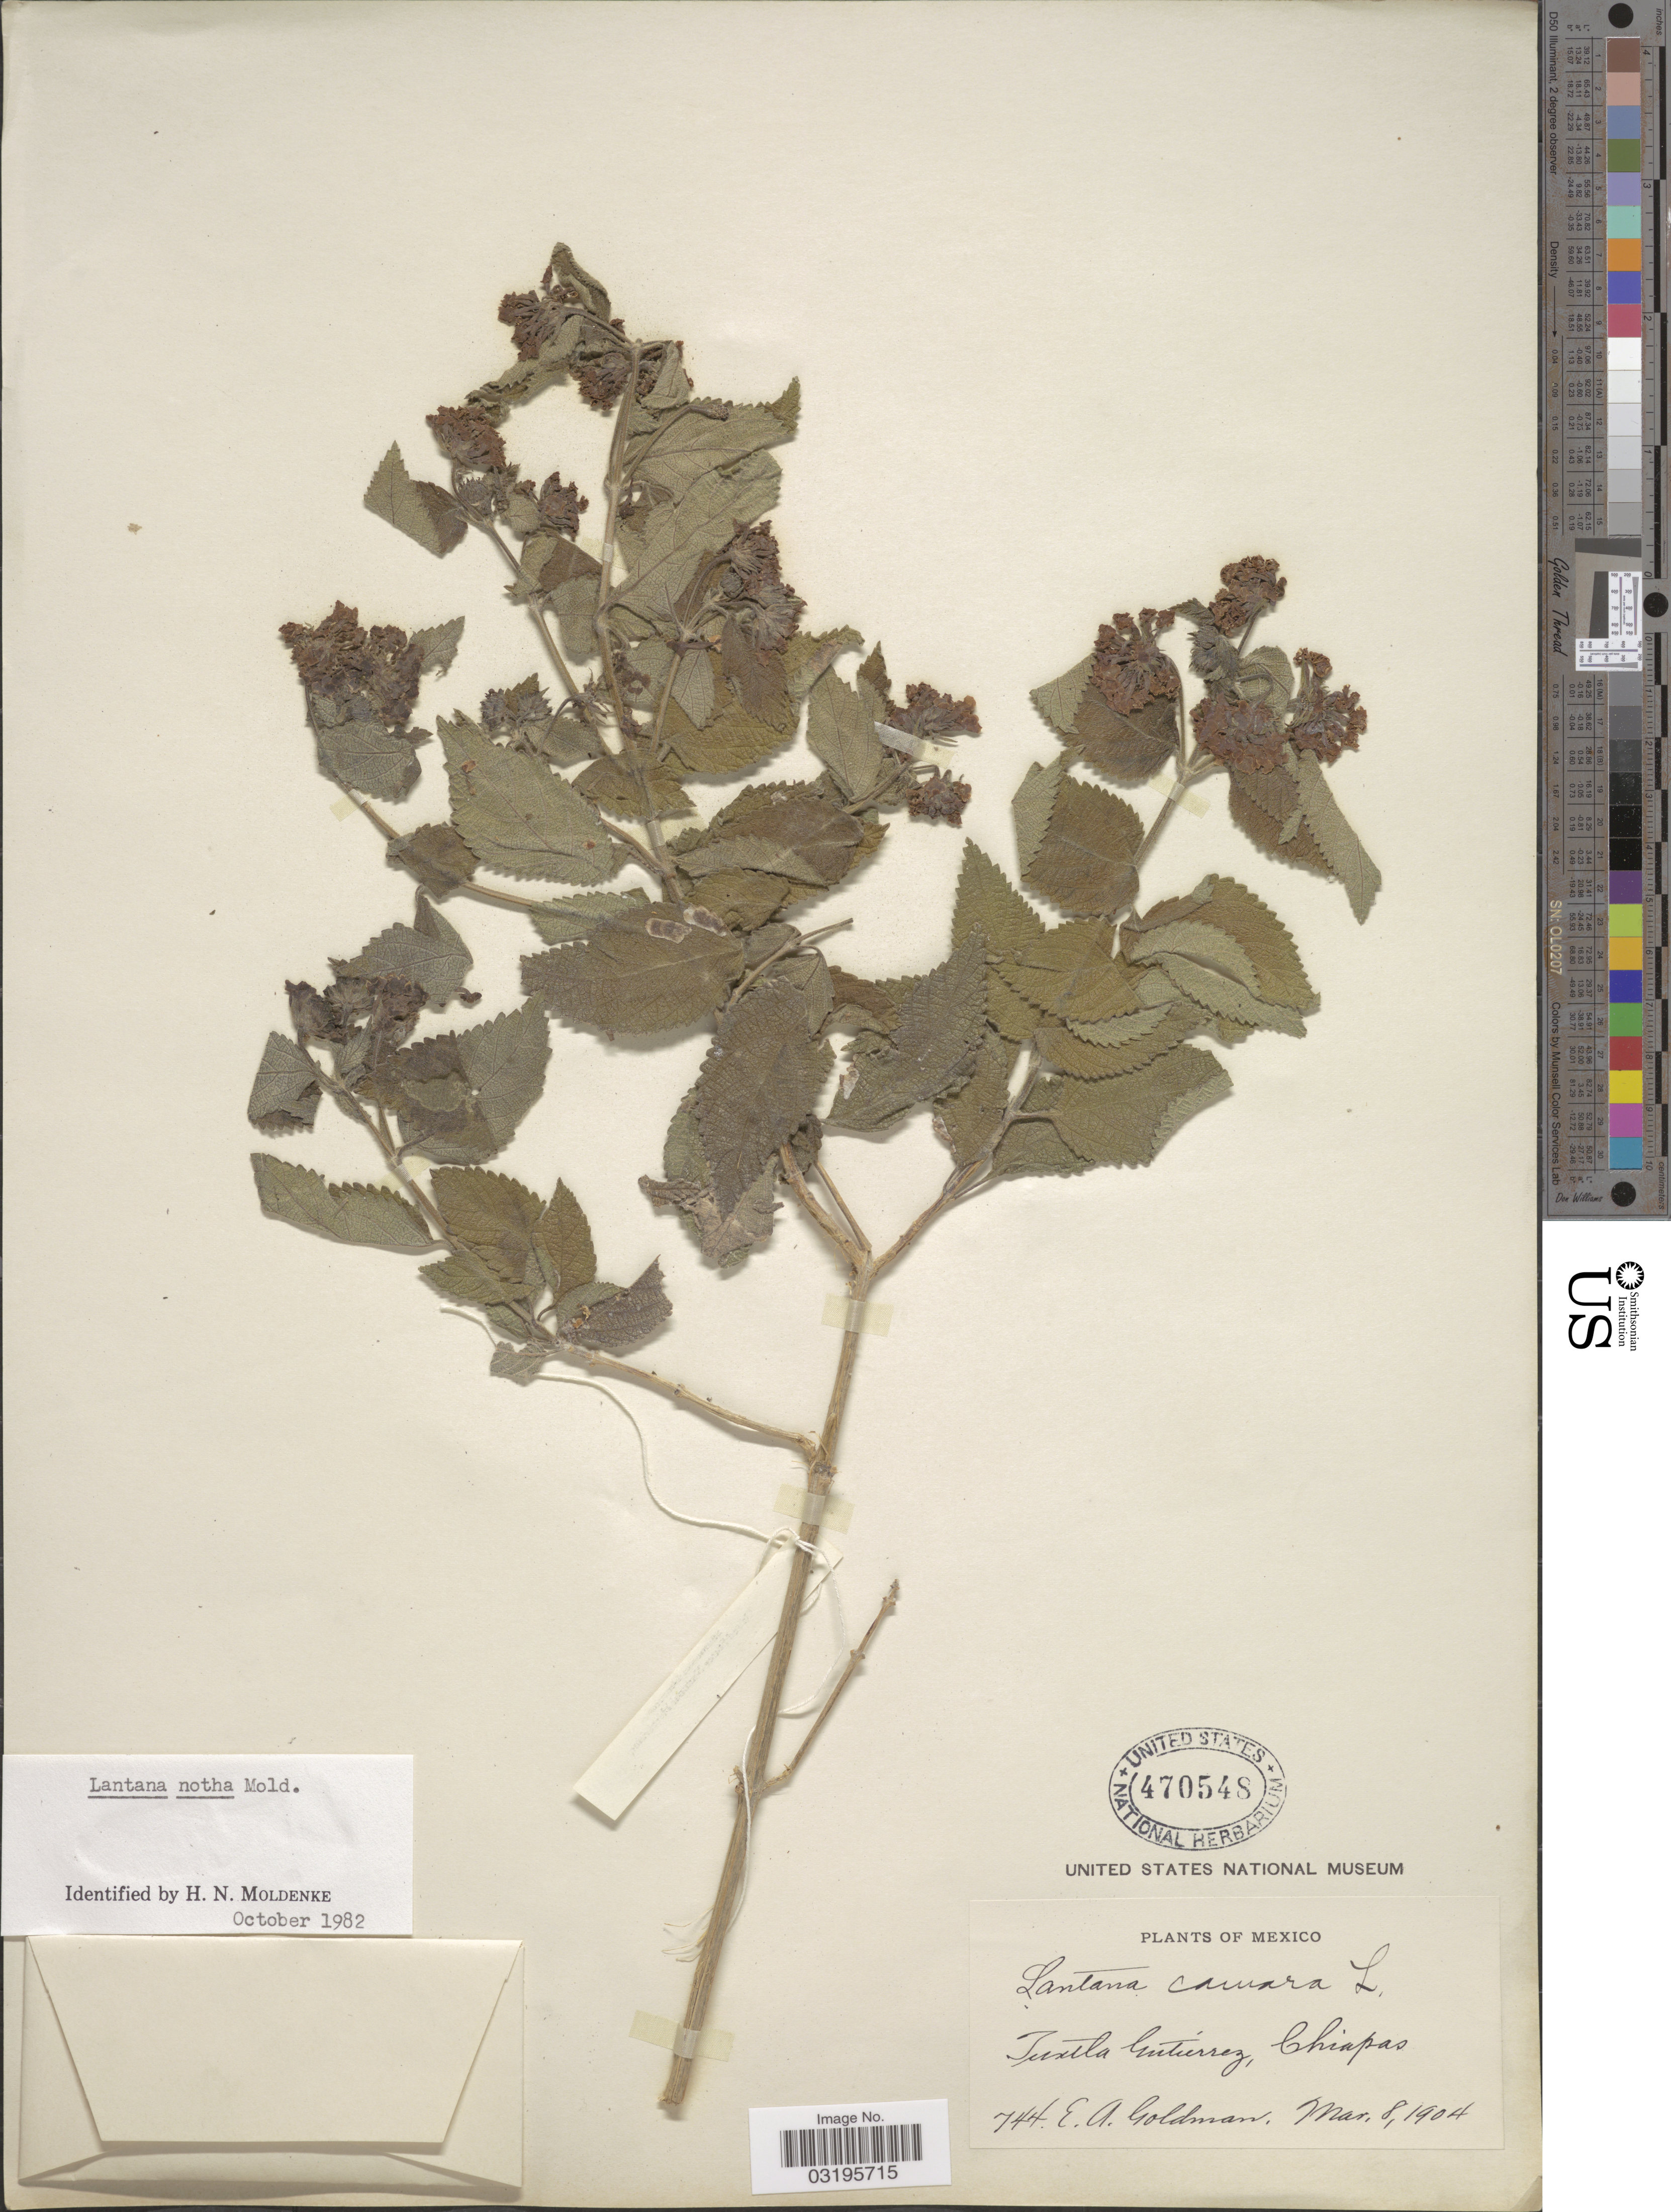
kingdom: Plantae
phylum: Tracheophyta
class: Magnoliopsida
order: Lamiales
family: Verbenaceae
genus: Lantana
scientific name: Lantana notha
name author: Moldenke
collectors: E. A. Goldman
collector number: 744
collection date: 1904-03-08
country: Mexico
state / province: Chiapas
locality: Tuxtla Gutierrez.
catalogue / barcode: US 470548